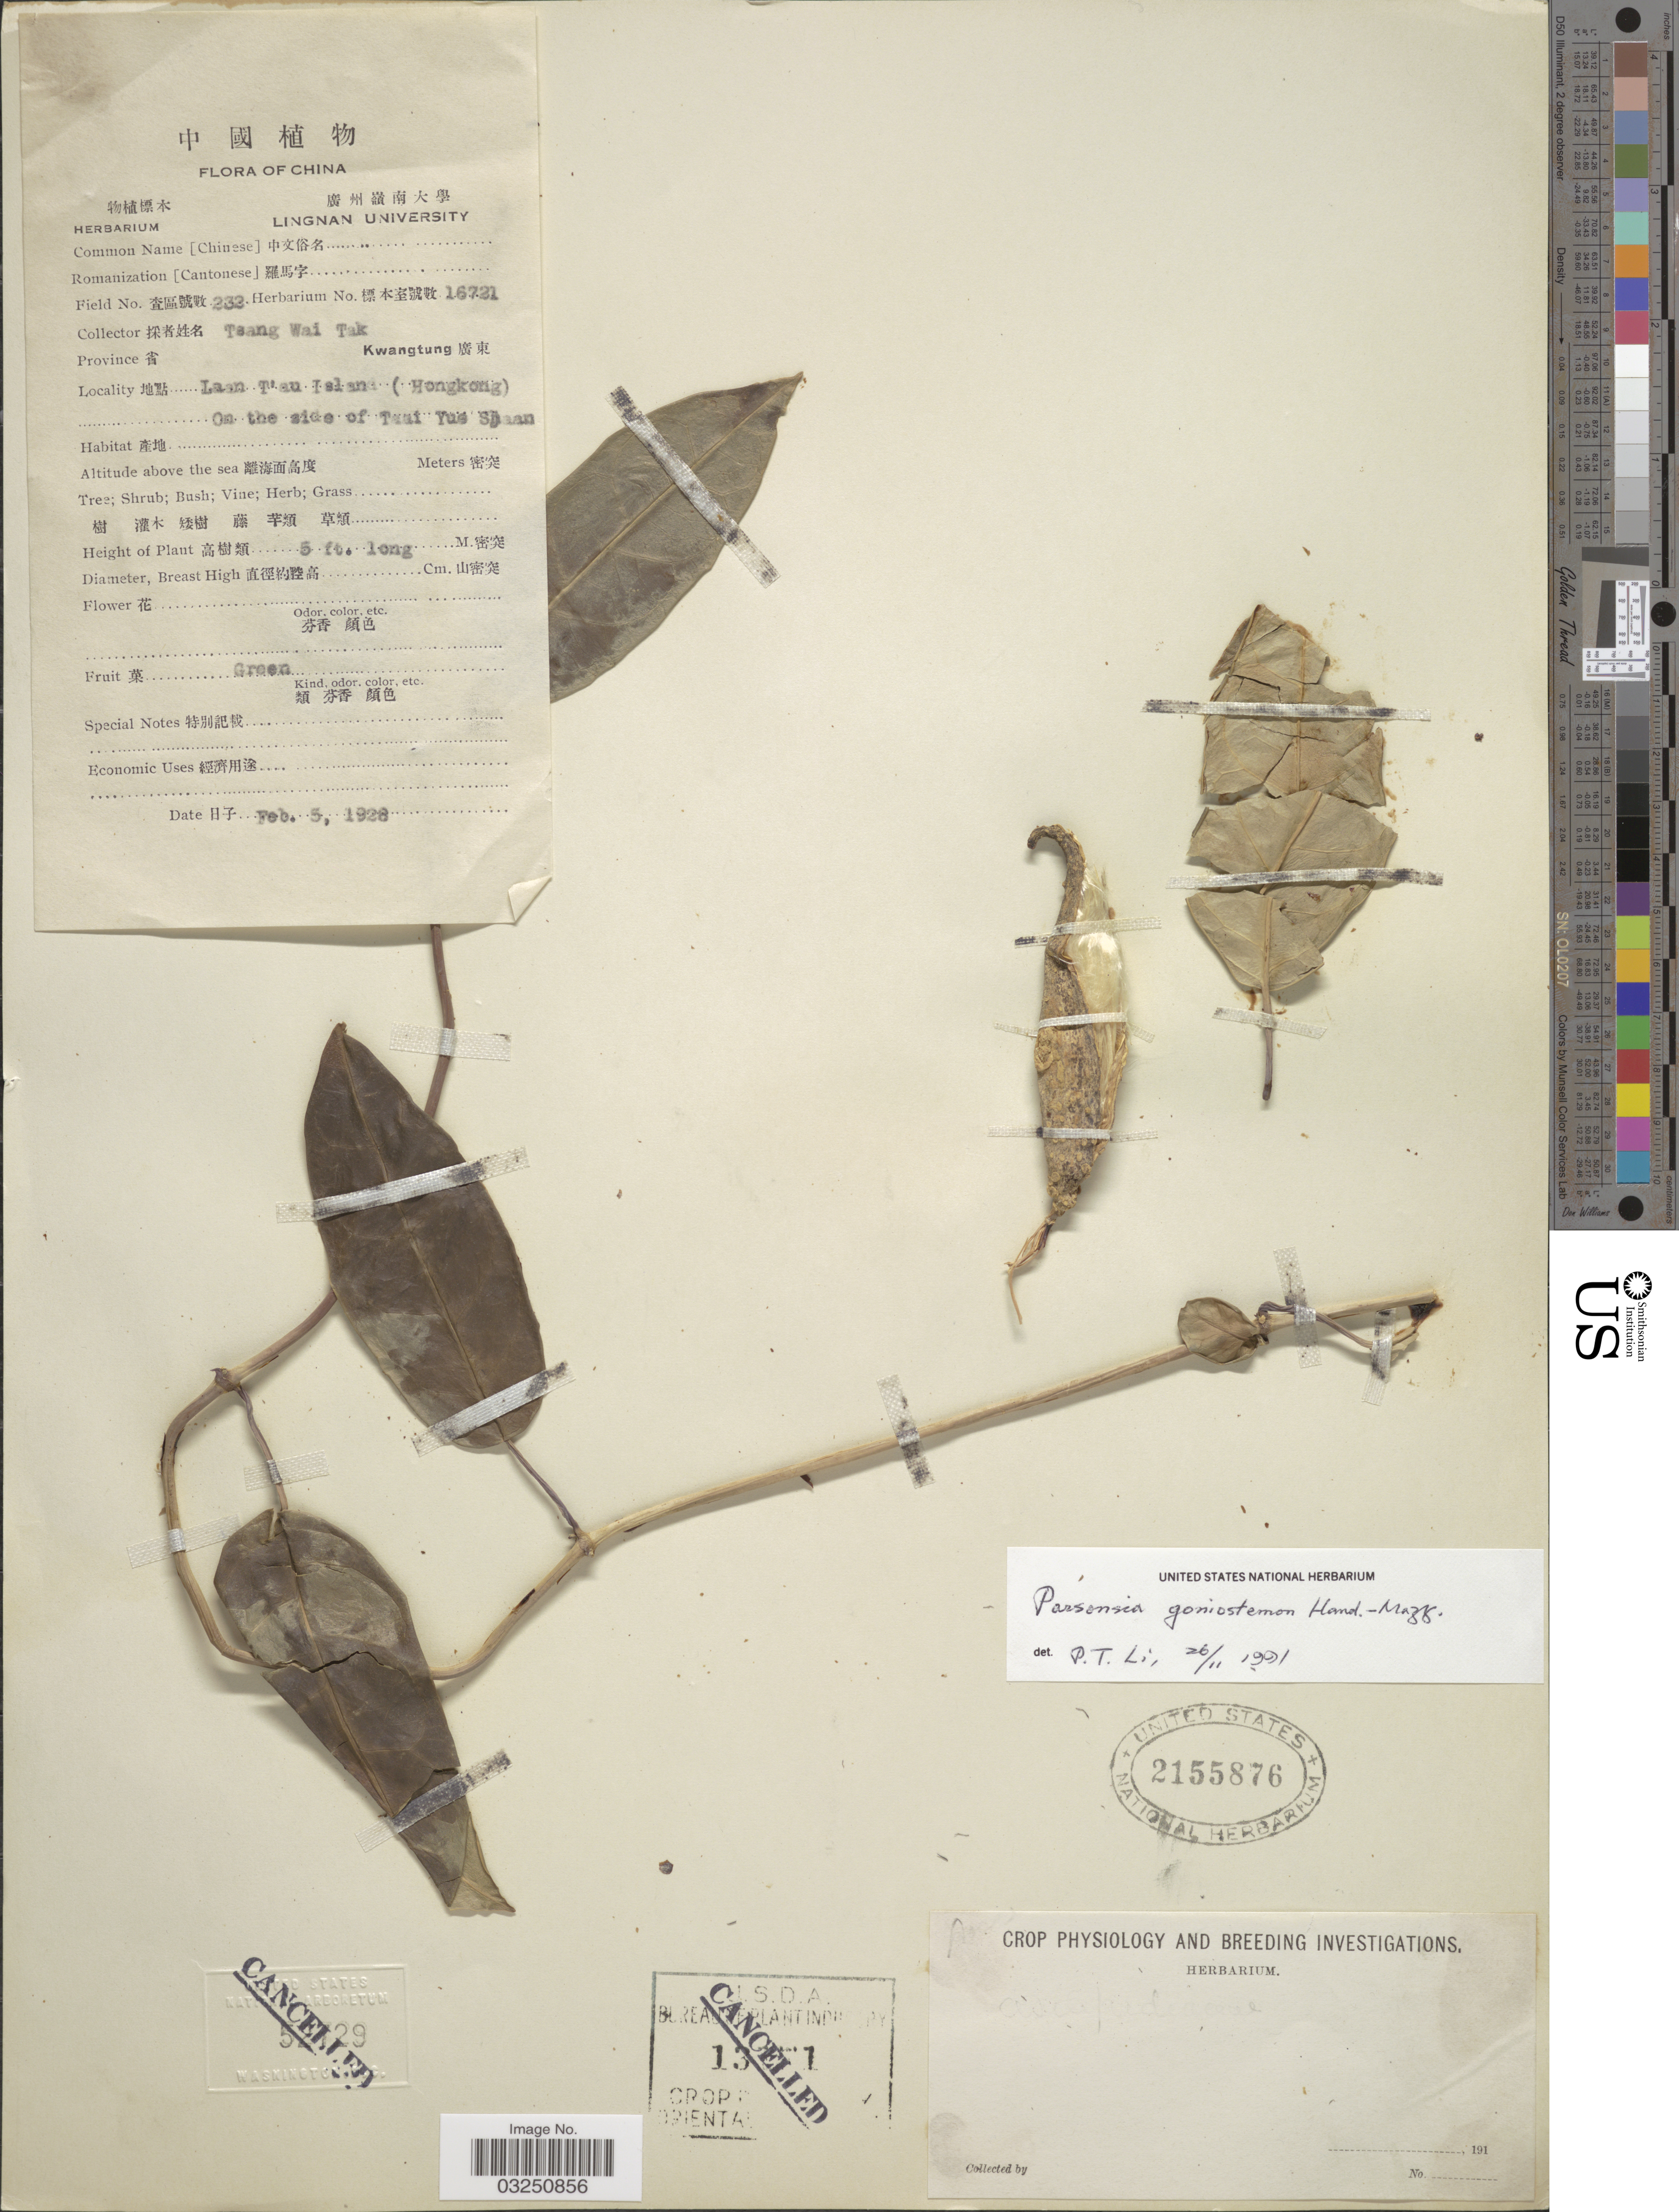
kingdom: Plantae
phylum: Tracheophyta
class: Magnoliopsida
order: Myrtales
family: Lythraceae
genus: Parsonsia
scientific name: Parsonsia goniostemon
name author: Hand.-Mazz.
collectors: W. T. Tsang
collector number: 233/16721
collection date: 1928-02-05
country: China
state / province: Guangdong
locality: Province Kwangtung. Laan T'au Island (Hongkong). On the side of Tsai [interpreted] Yue Shaan [interpreted].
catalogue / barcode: US 2155876